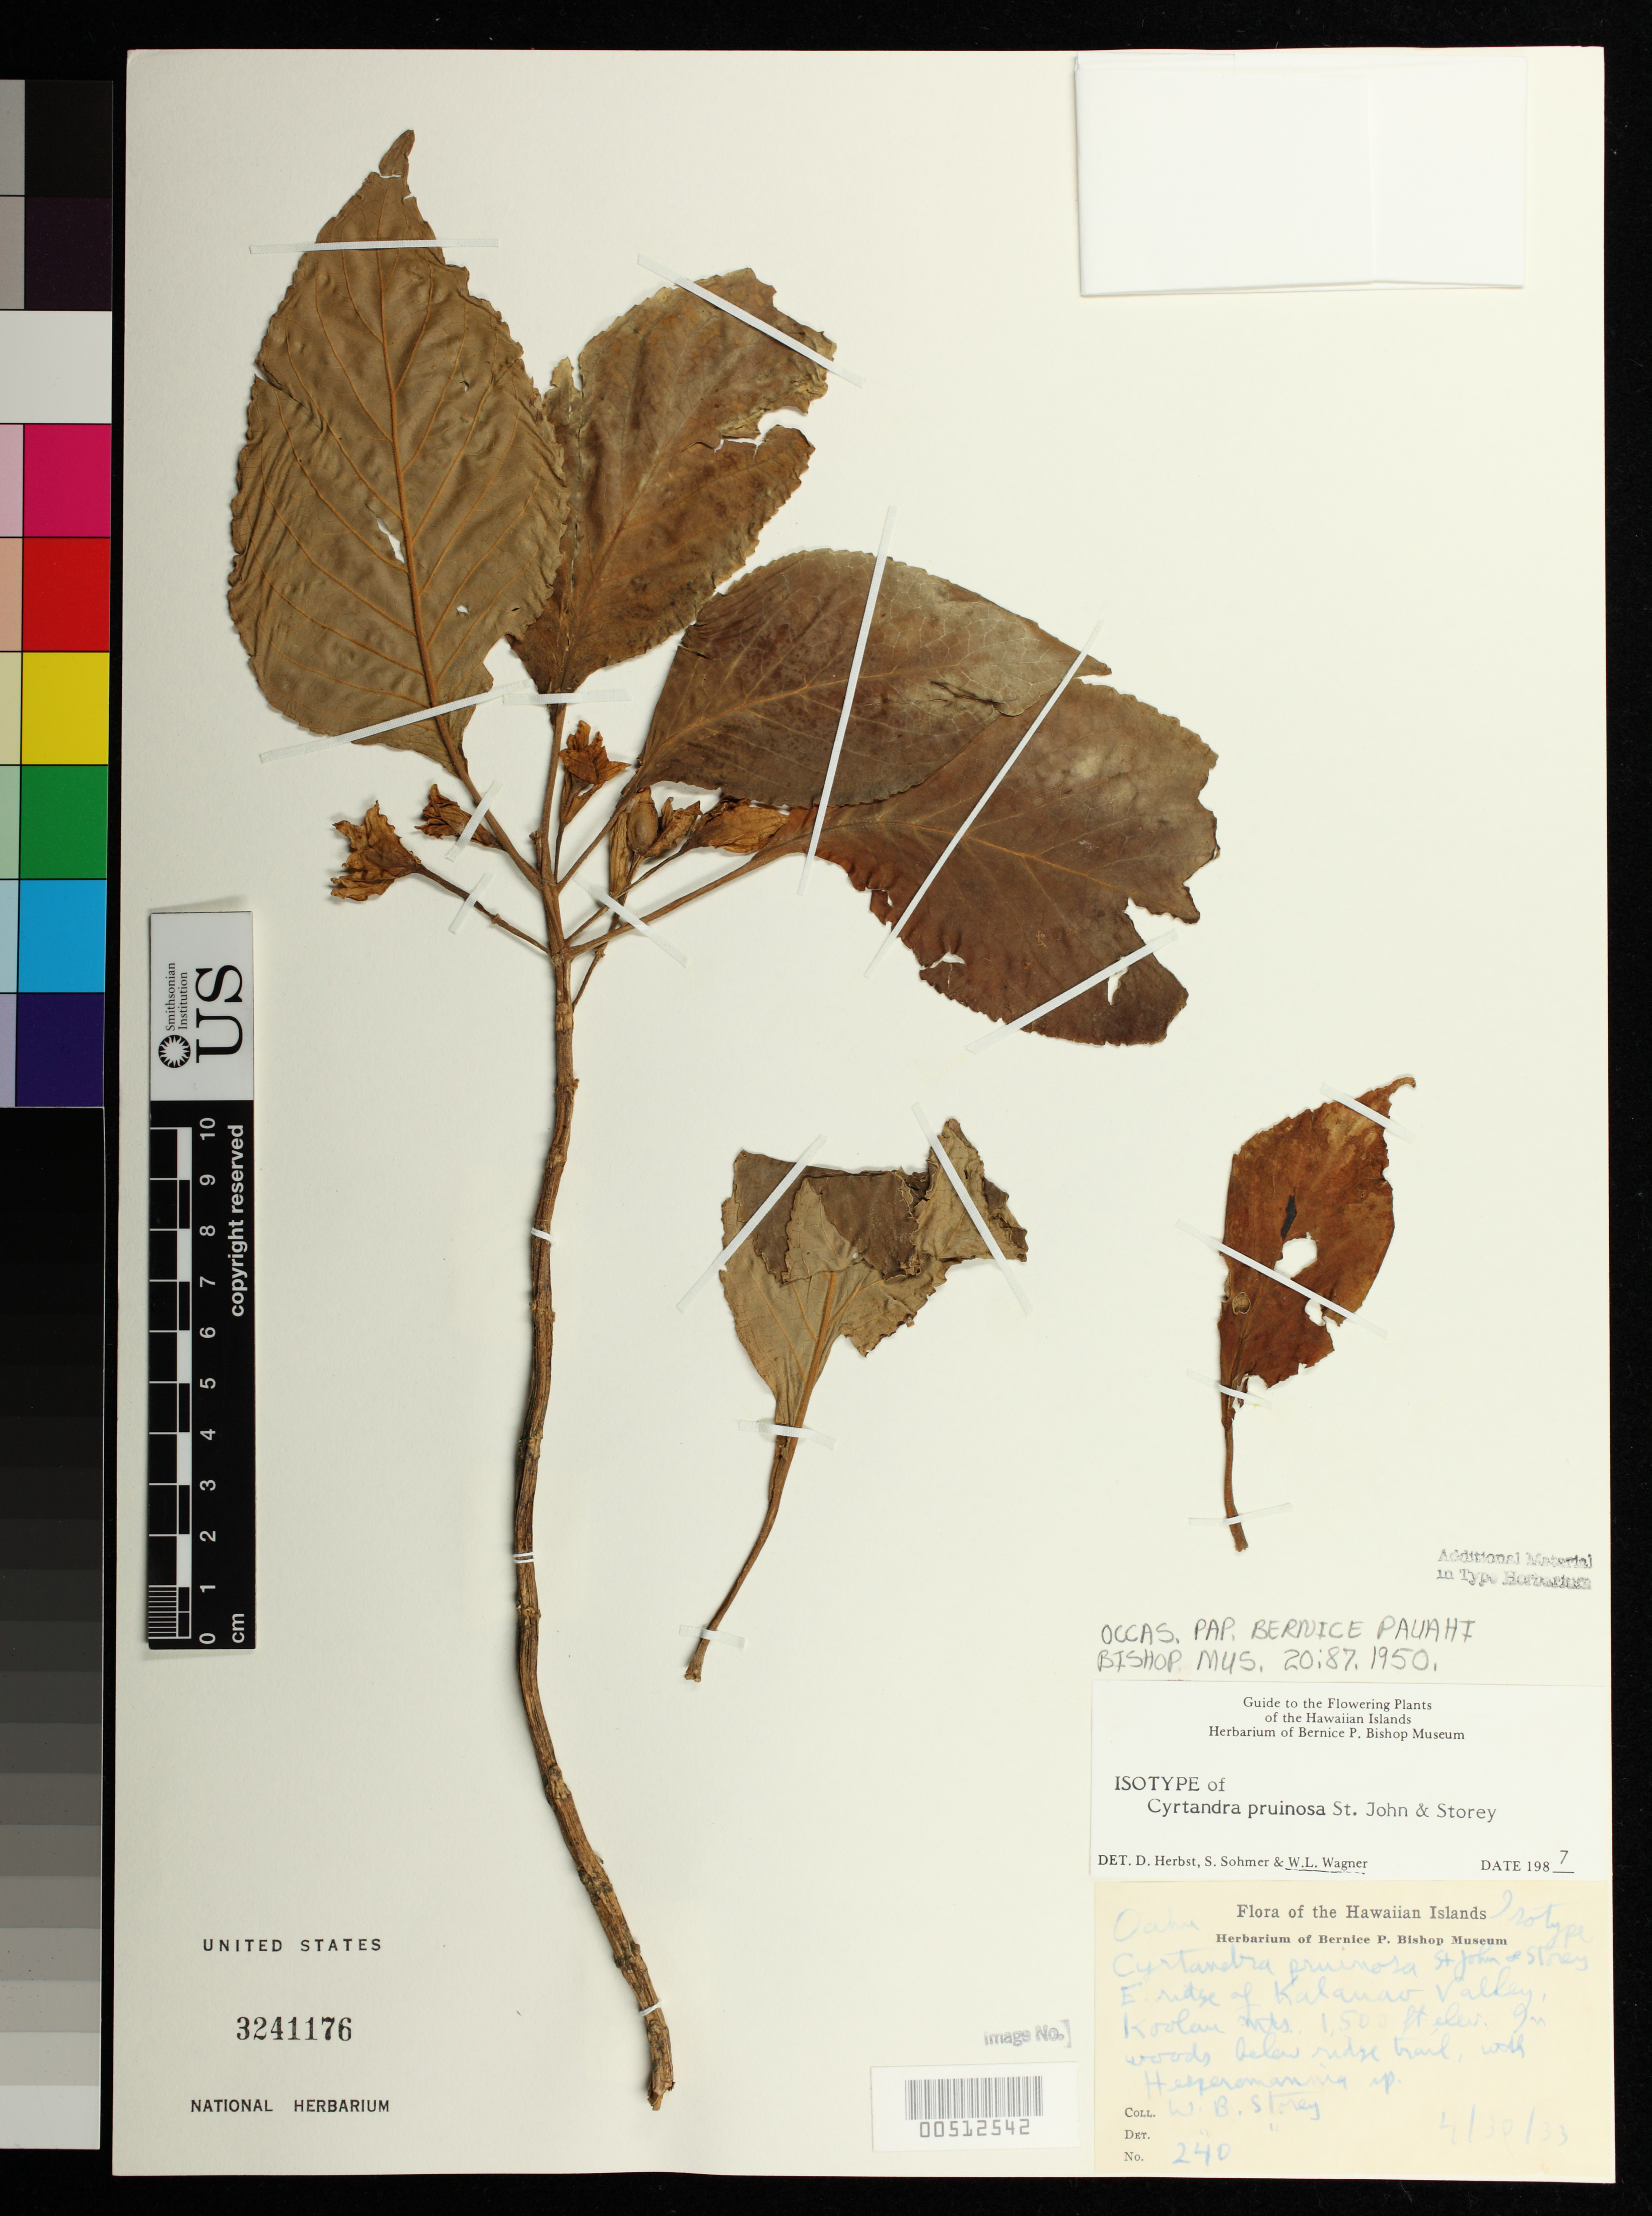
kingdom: Plantae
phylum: Tracheophyta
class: Magnoliopsida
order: Lamiales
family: Gesneriaceae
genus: Cyrtandra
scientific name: Cyrtandra pruinosa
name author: H. St. John & Storey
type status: Isotype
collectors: W. Storey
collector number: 240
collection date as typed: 30 Apr 1933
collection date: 1933-04-30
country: United States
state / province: Hawaii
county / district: Honolulu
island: Oahu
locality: E ridge of Kalanao Valley, Koolau Mts.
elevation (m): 457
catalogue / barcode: US 3241176